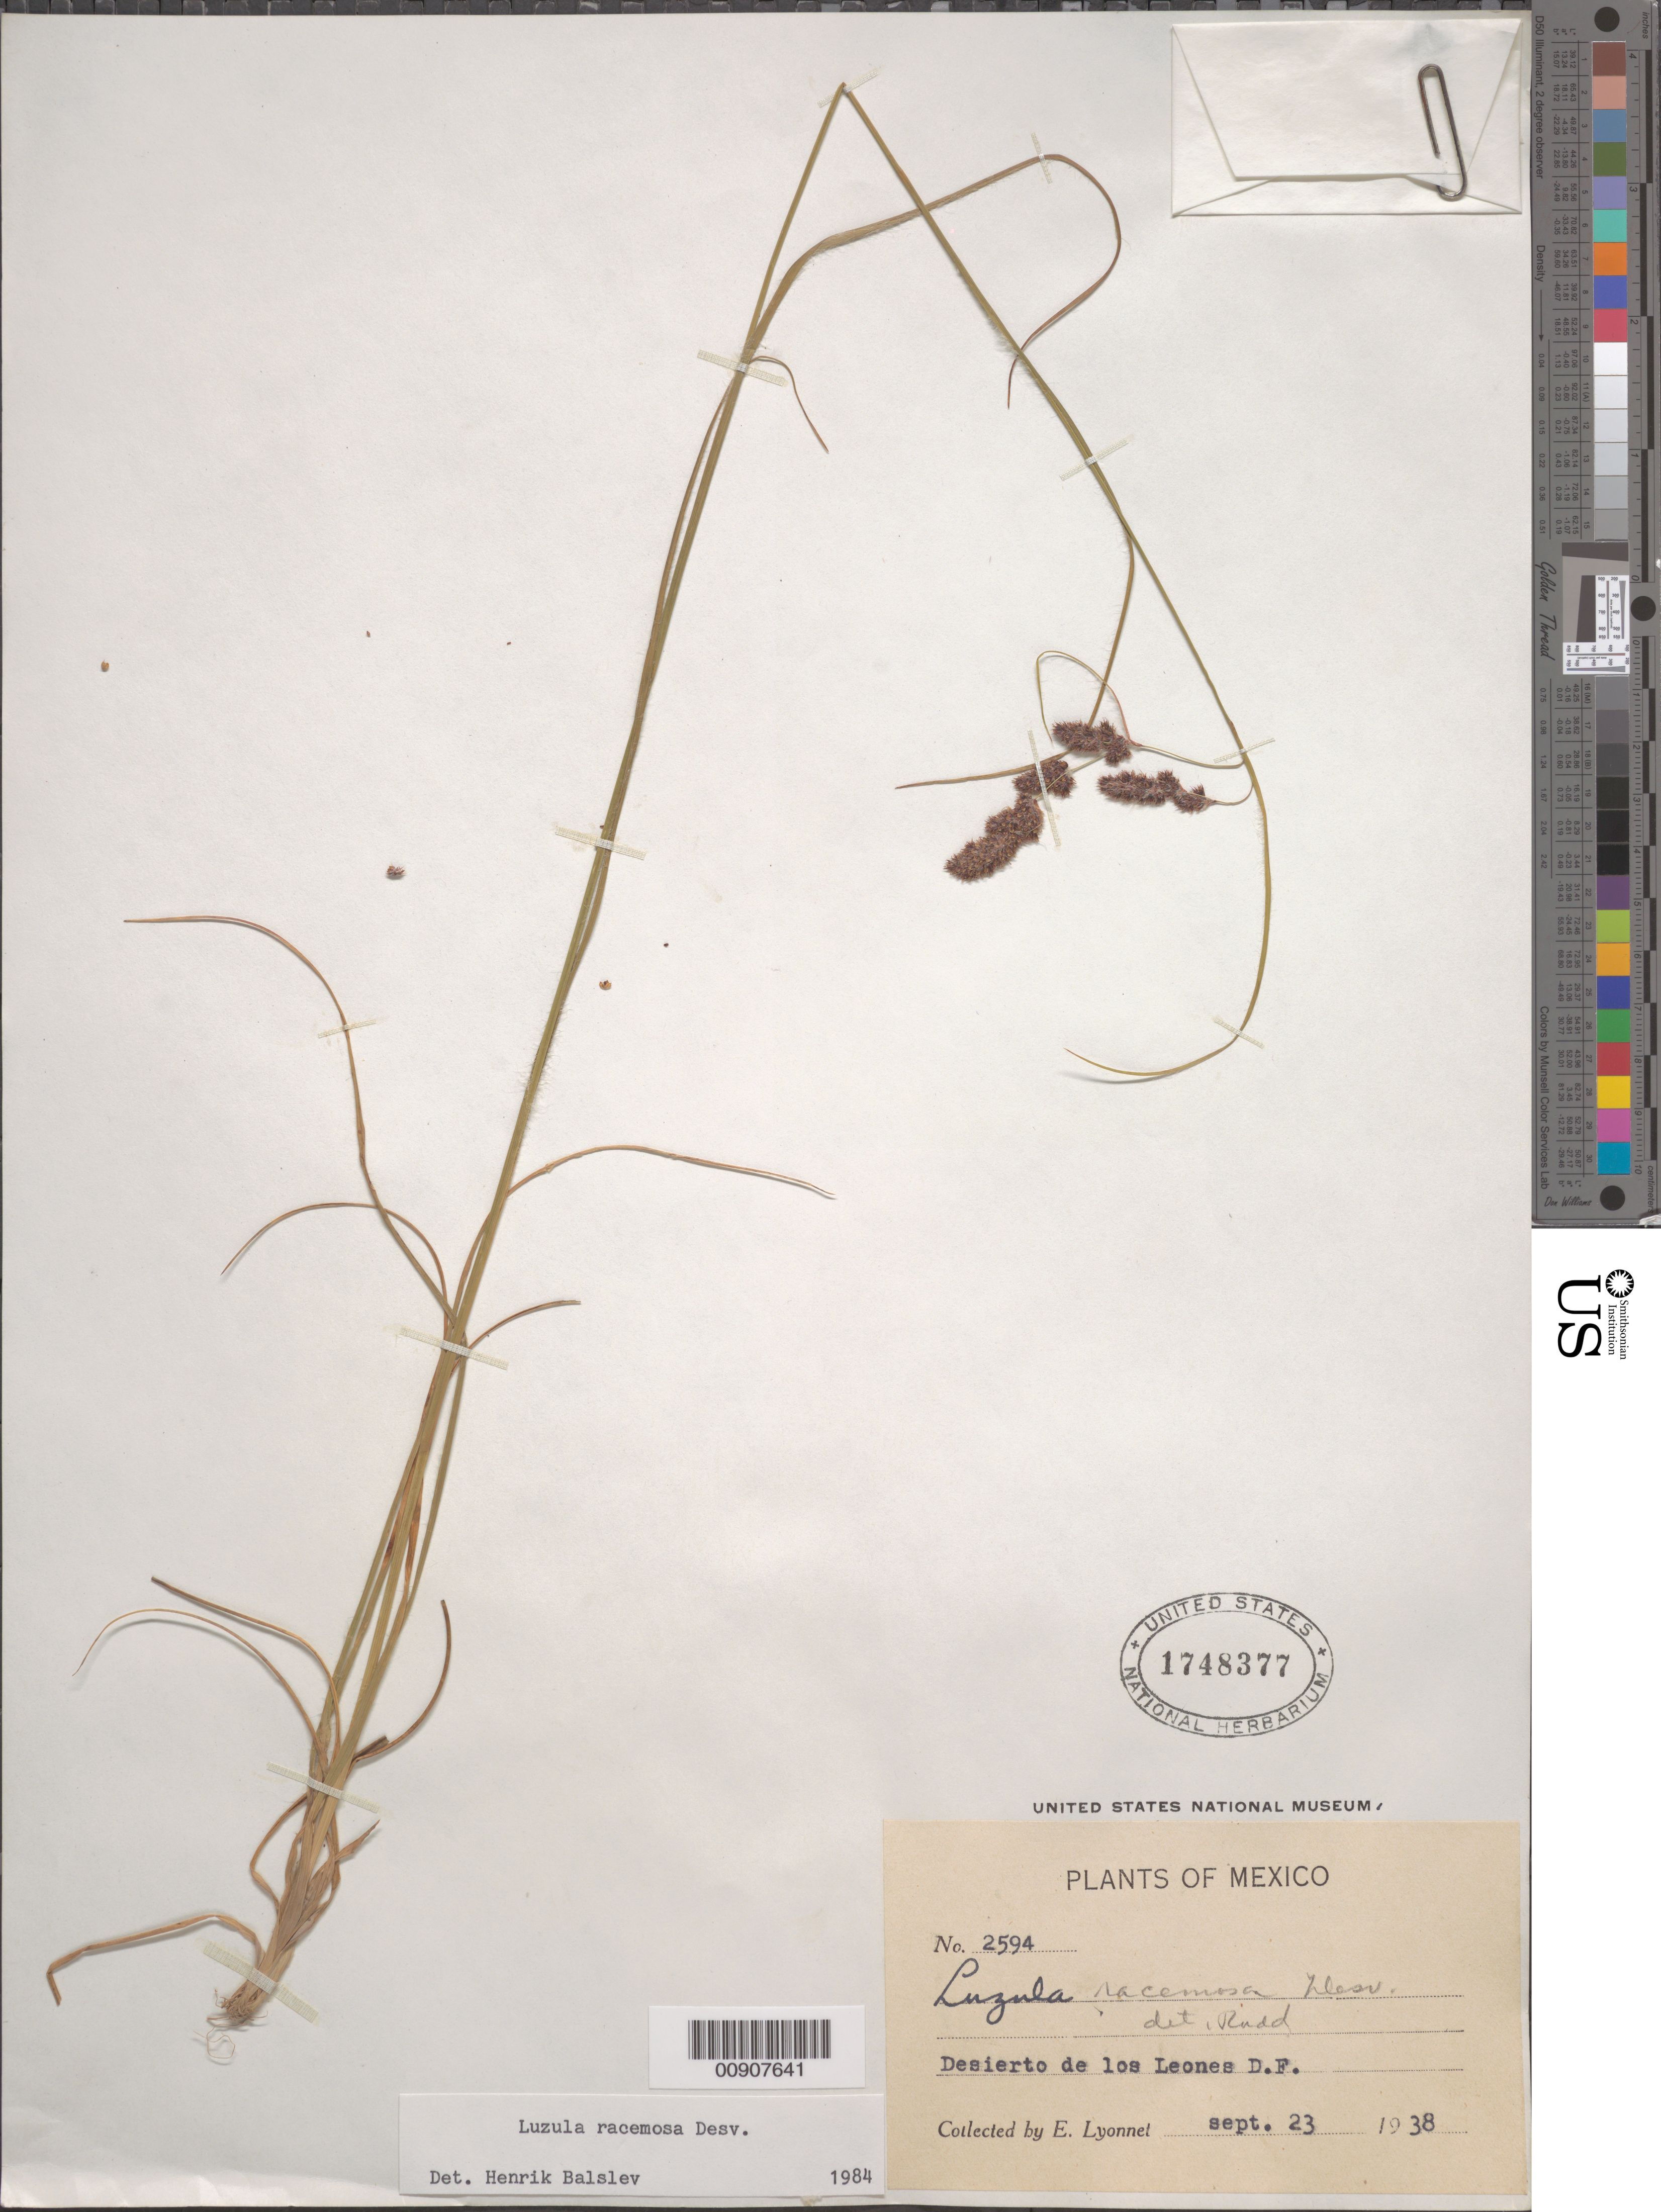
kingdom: Plantae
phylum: Tracheophyta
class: Liliopsida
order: Poales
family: Juncaceae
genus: Luzula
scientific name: Luzula racemosa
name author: Desv.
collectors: Bro. E. Lyonnet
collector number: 2594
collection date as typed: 23 Sep 1938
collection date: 1938-09-23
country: Mexico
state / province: Distrito Federal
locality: Desierto de los Leones, D.F.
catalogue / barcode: US 1748377